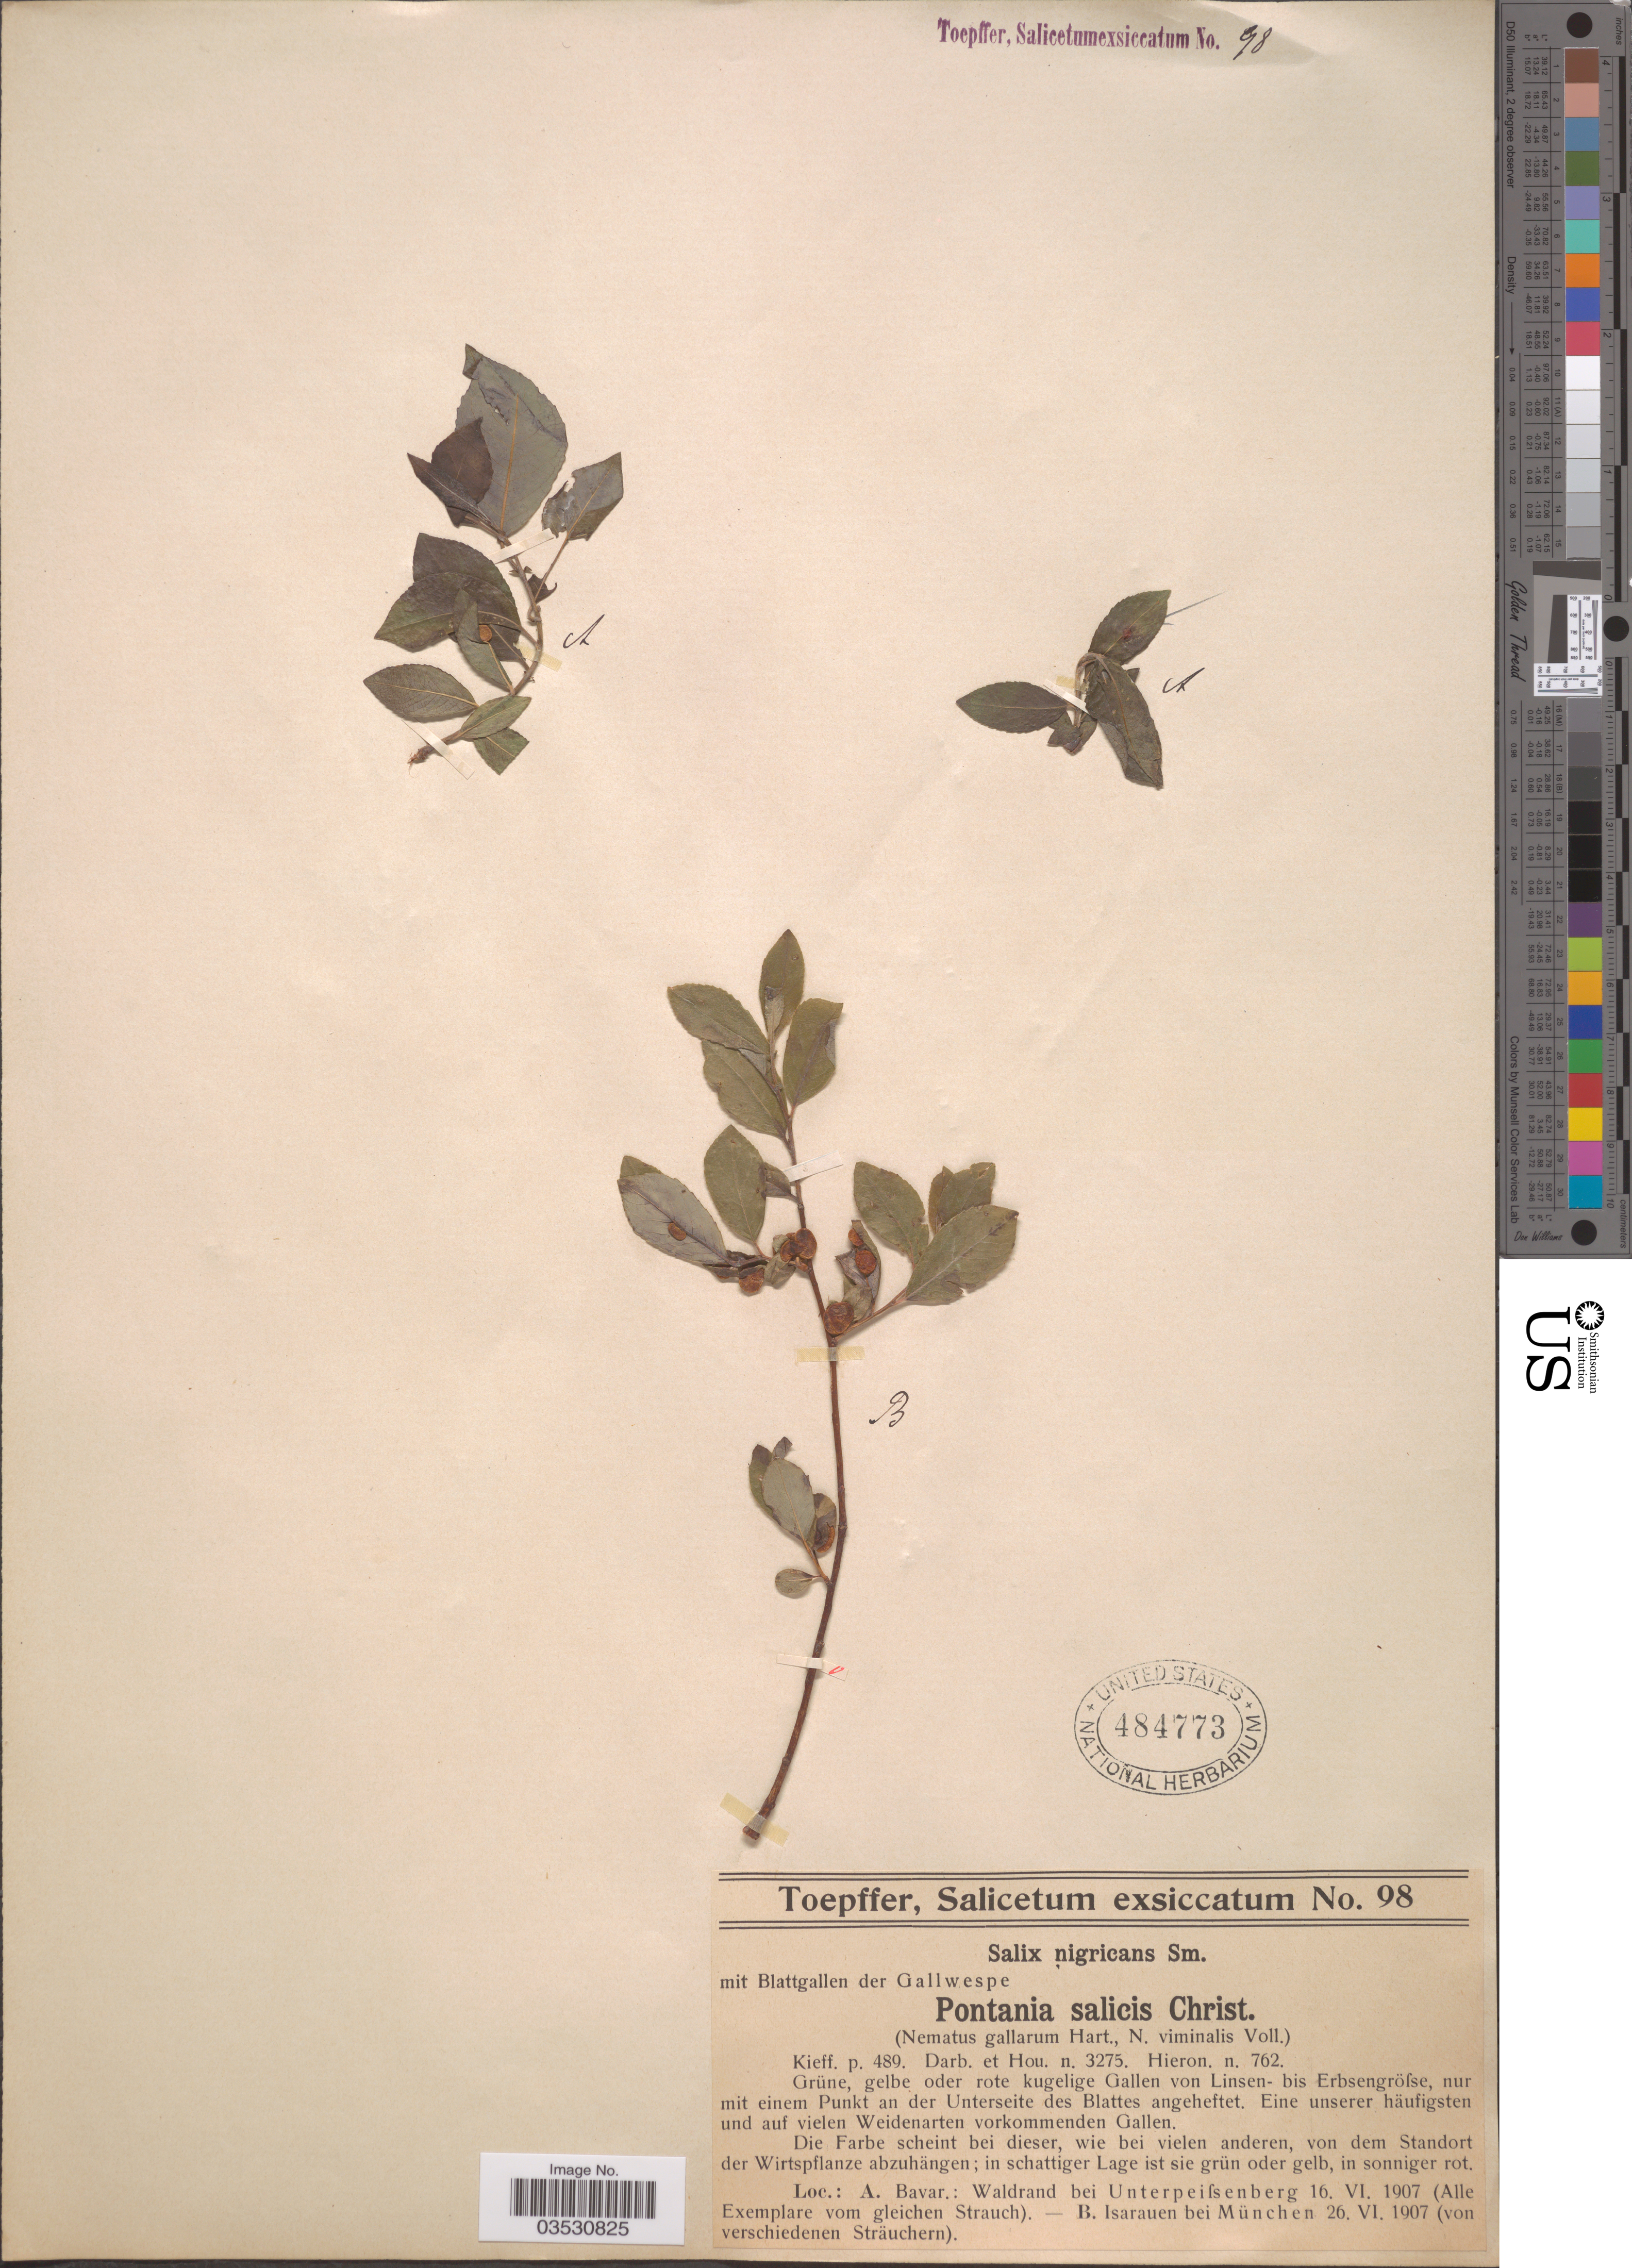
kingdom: Plantae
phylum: Tracheophyta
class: Magnoliopsida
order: Malpighiales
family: Salicaceae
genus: Salix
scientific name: Salix nigricans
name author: Sm.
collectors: A. Toepffer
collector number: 98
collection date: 1907-06-16/1907-06-26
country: Germany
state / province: Bayern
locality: Bavar.: Waldrand bei Unterpeifsenberg.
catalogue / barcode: US 484773